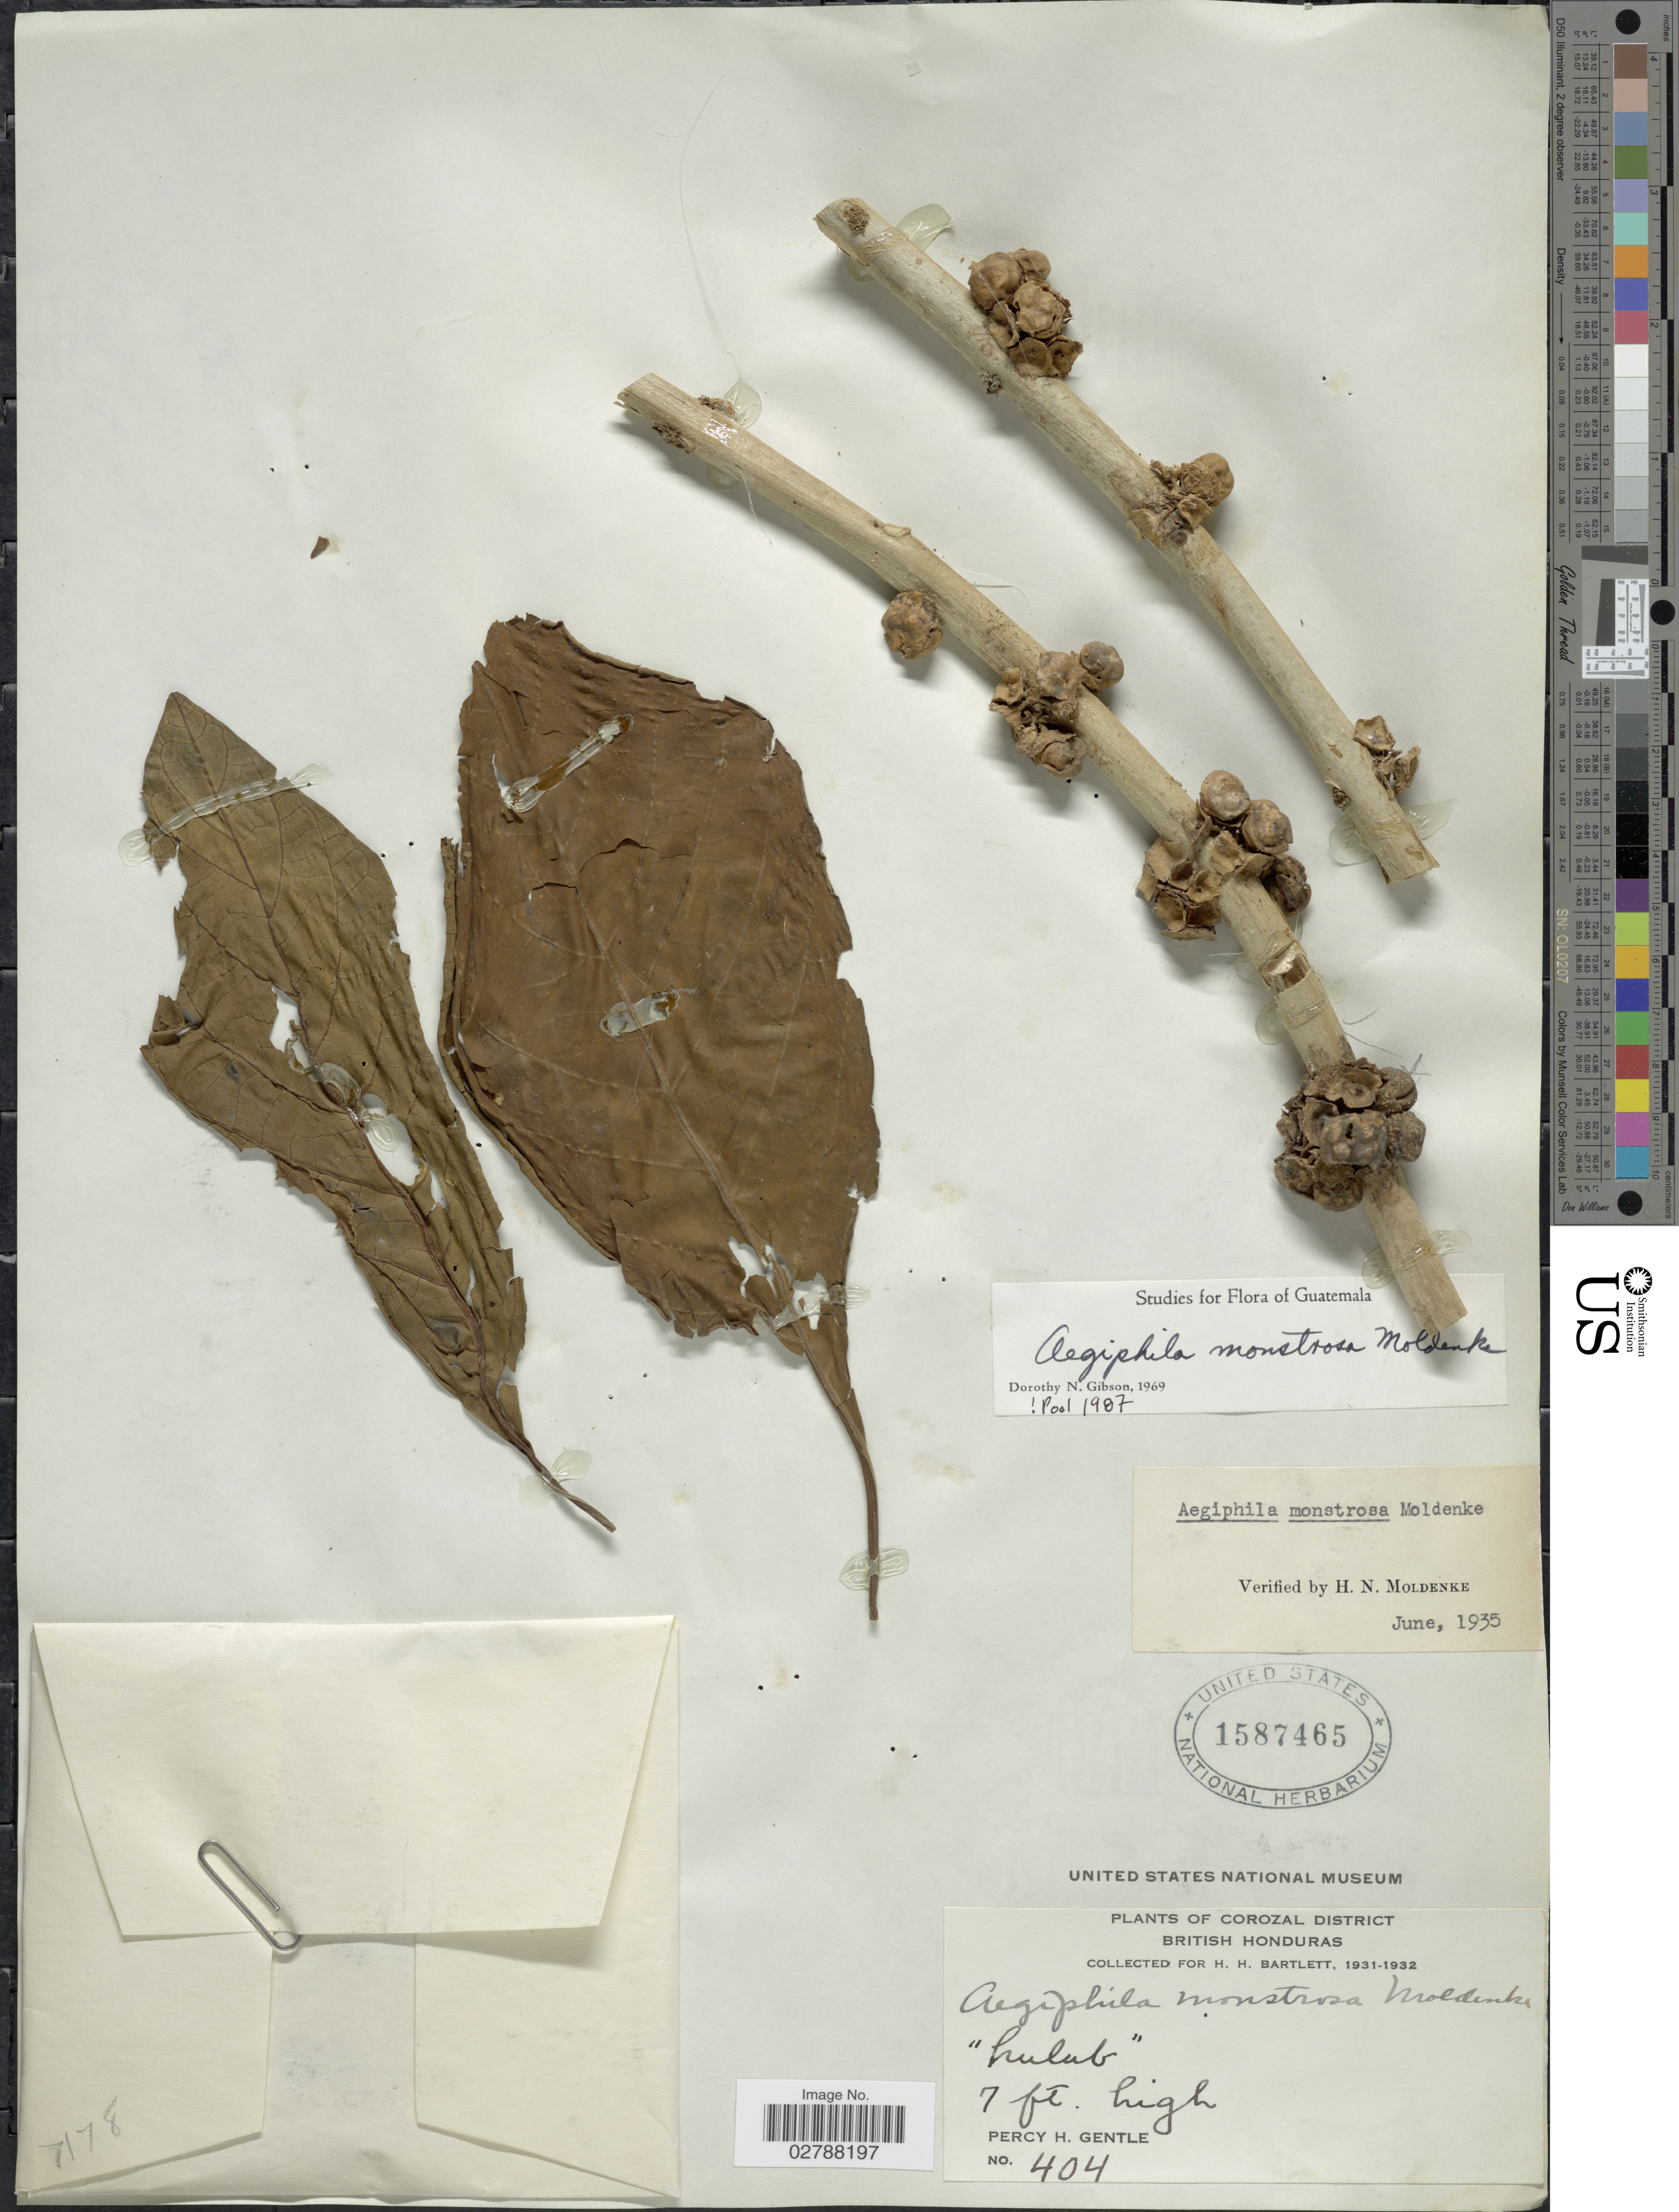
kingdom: Plantae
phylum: Tracheophyta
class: Magnoliopsida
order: Lamiales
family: Lamiaceae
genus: Aegiphila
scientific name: Aegiphila monstrosa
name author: Moldenke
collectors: P. H. Gentle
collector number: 404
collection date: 1931/1932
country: Belize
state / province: Corozal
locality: Corozal District. British Honduras.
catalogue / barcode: US 1587465